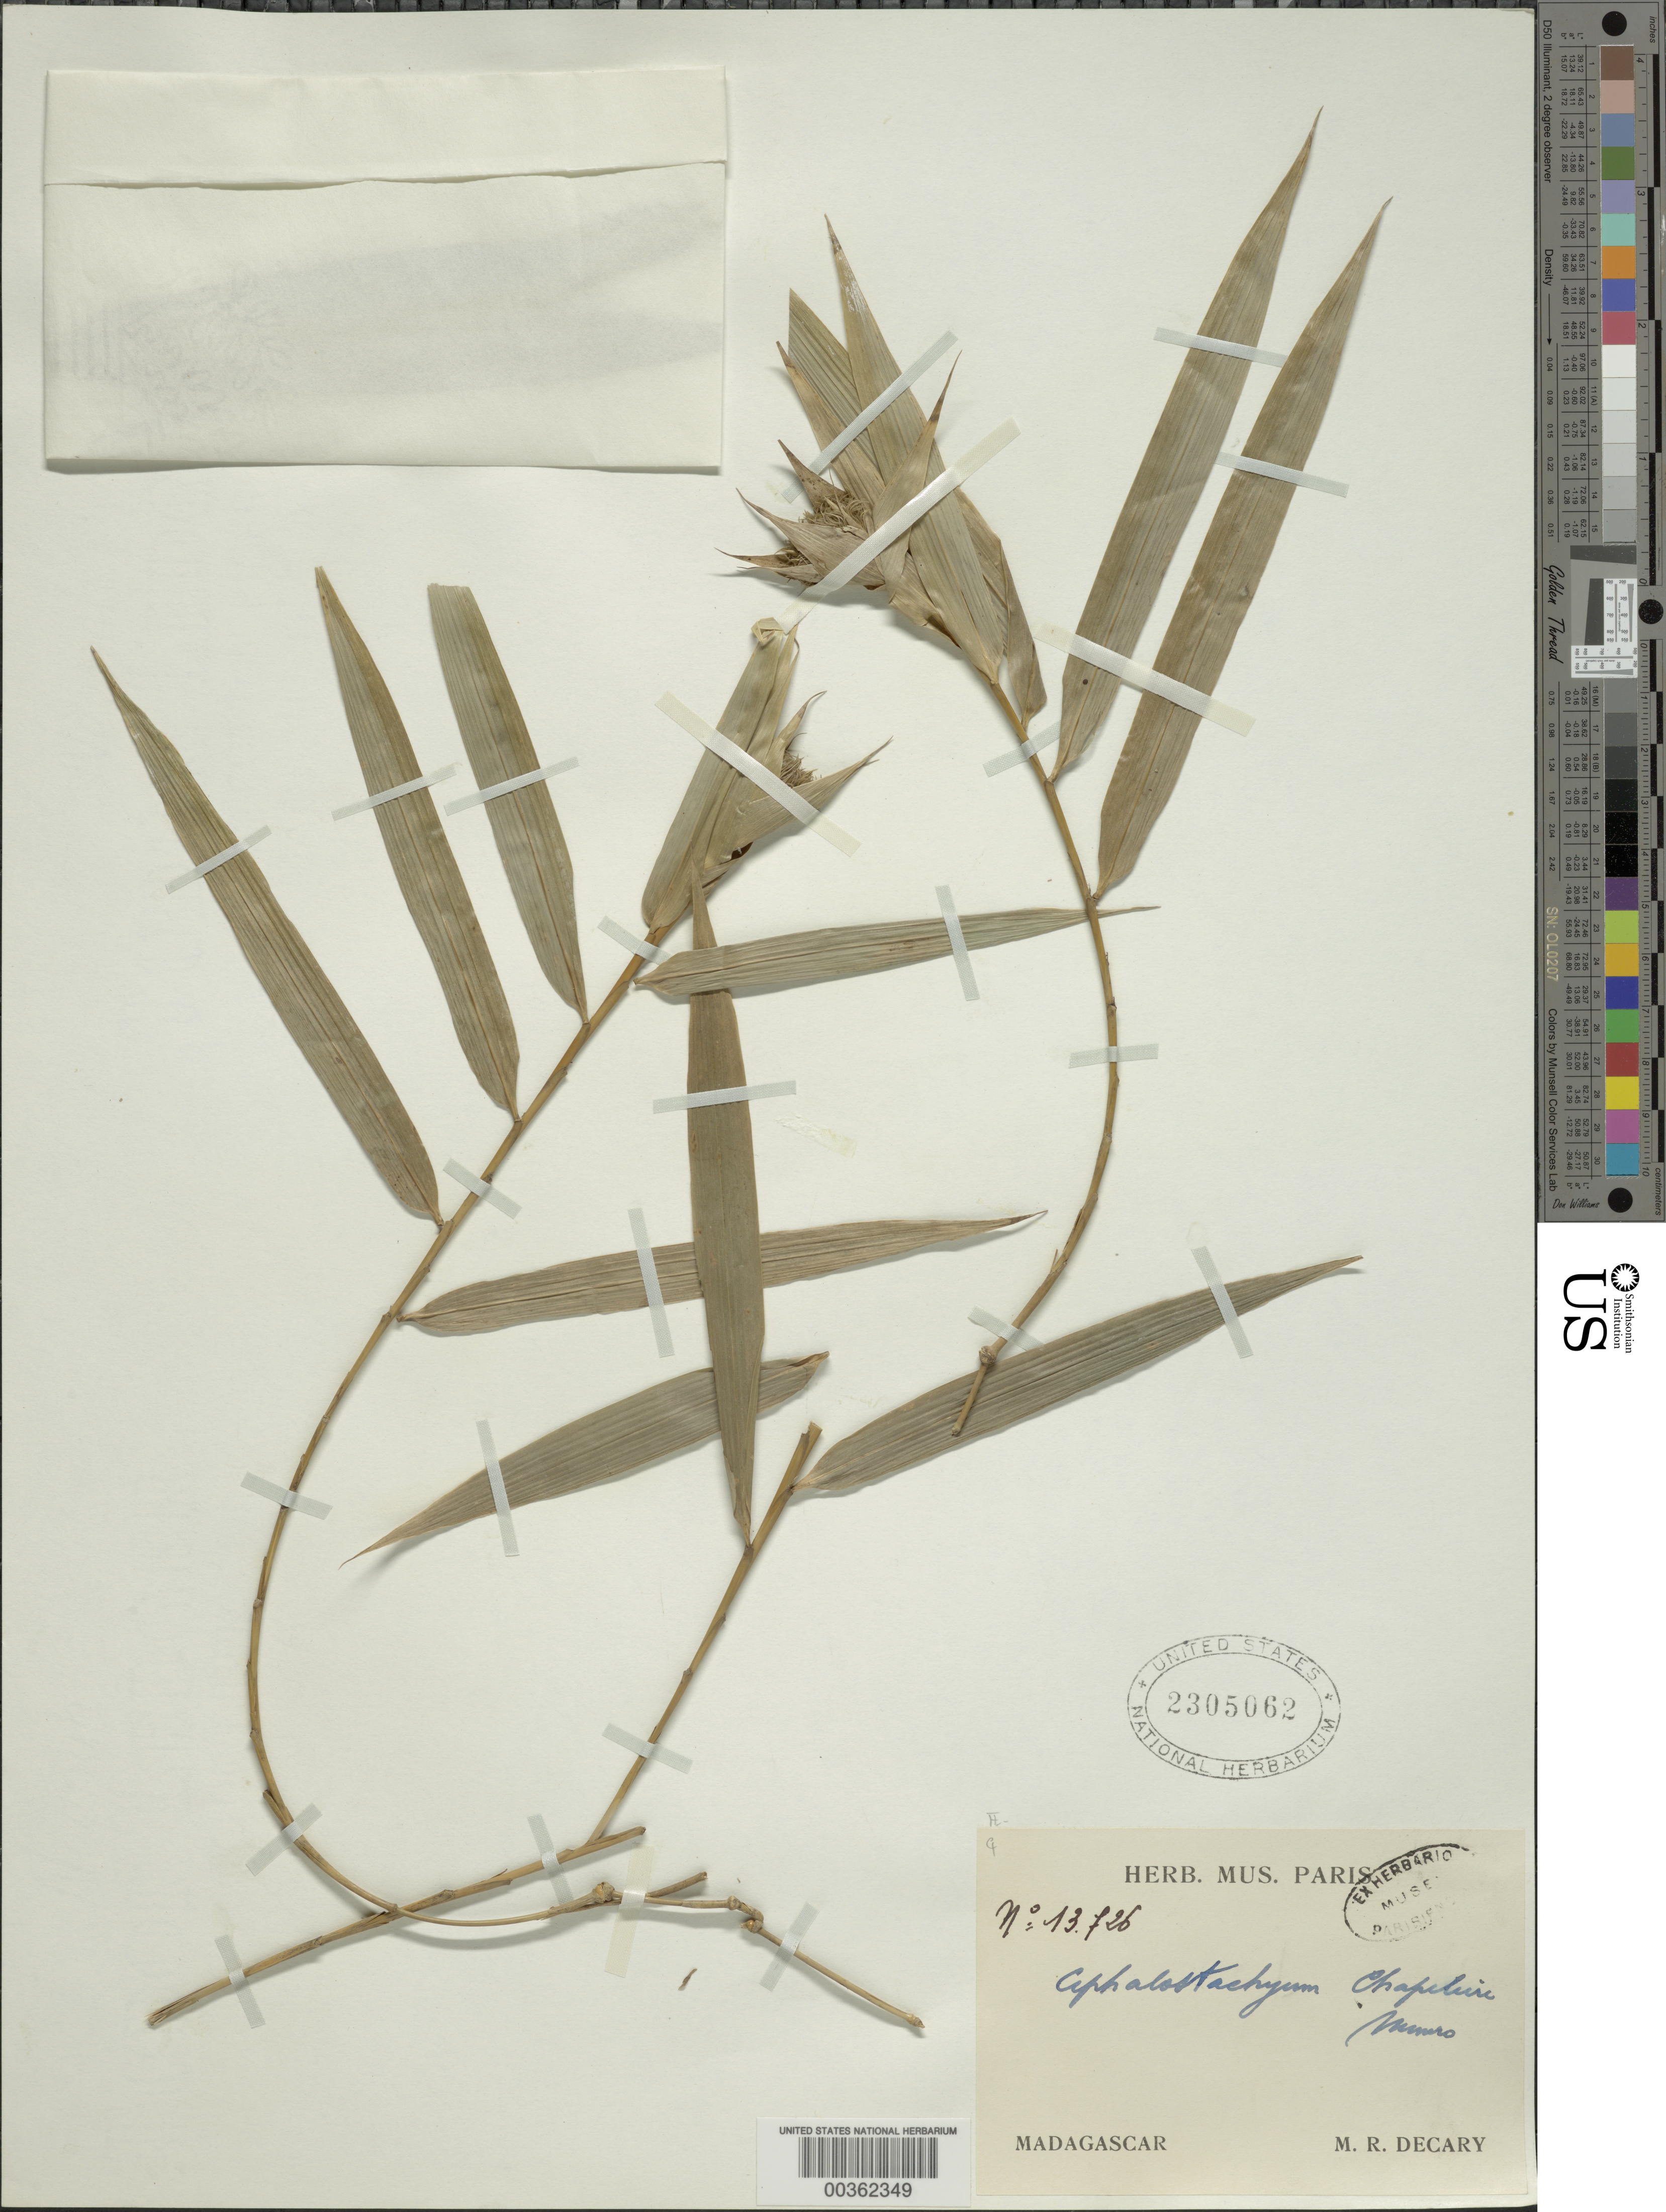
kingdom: Plantae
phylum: Tracheophyta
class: Liliopsida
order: Poales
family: Poaceae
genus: Cephalostachyum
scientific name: Cephalostachyum chapelieri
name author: Munro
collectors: R. Decary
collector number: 13726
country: Madagascar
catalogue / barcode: US 2305062